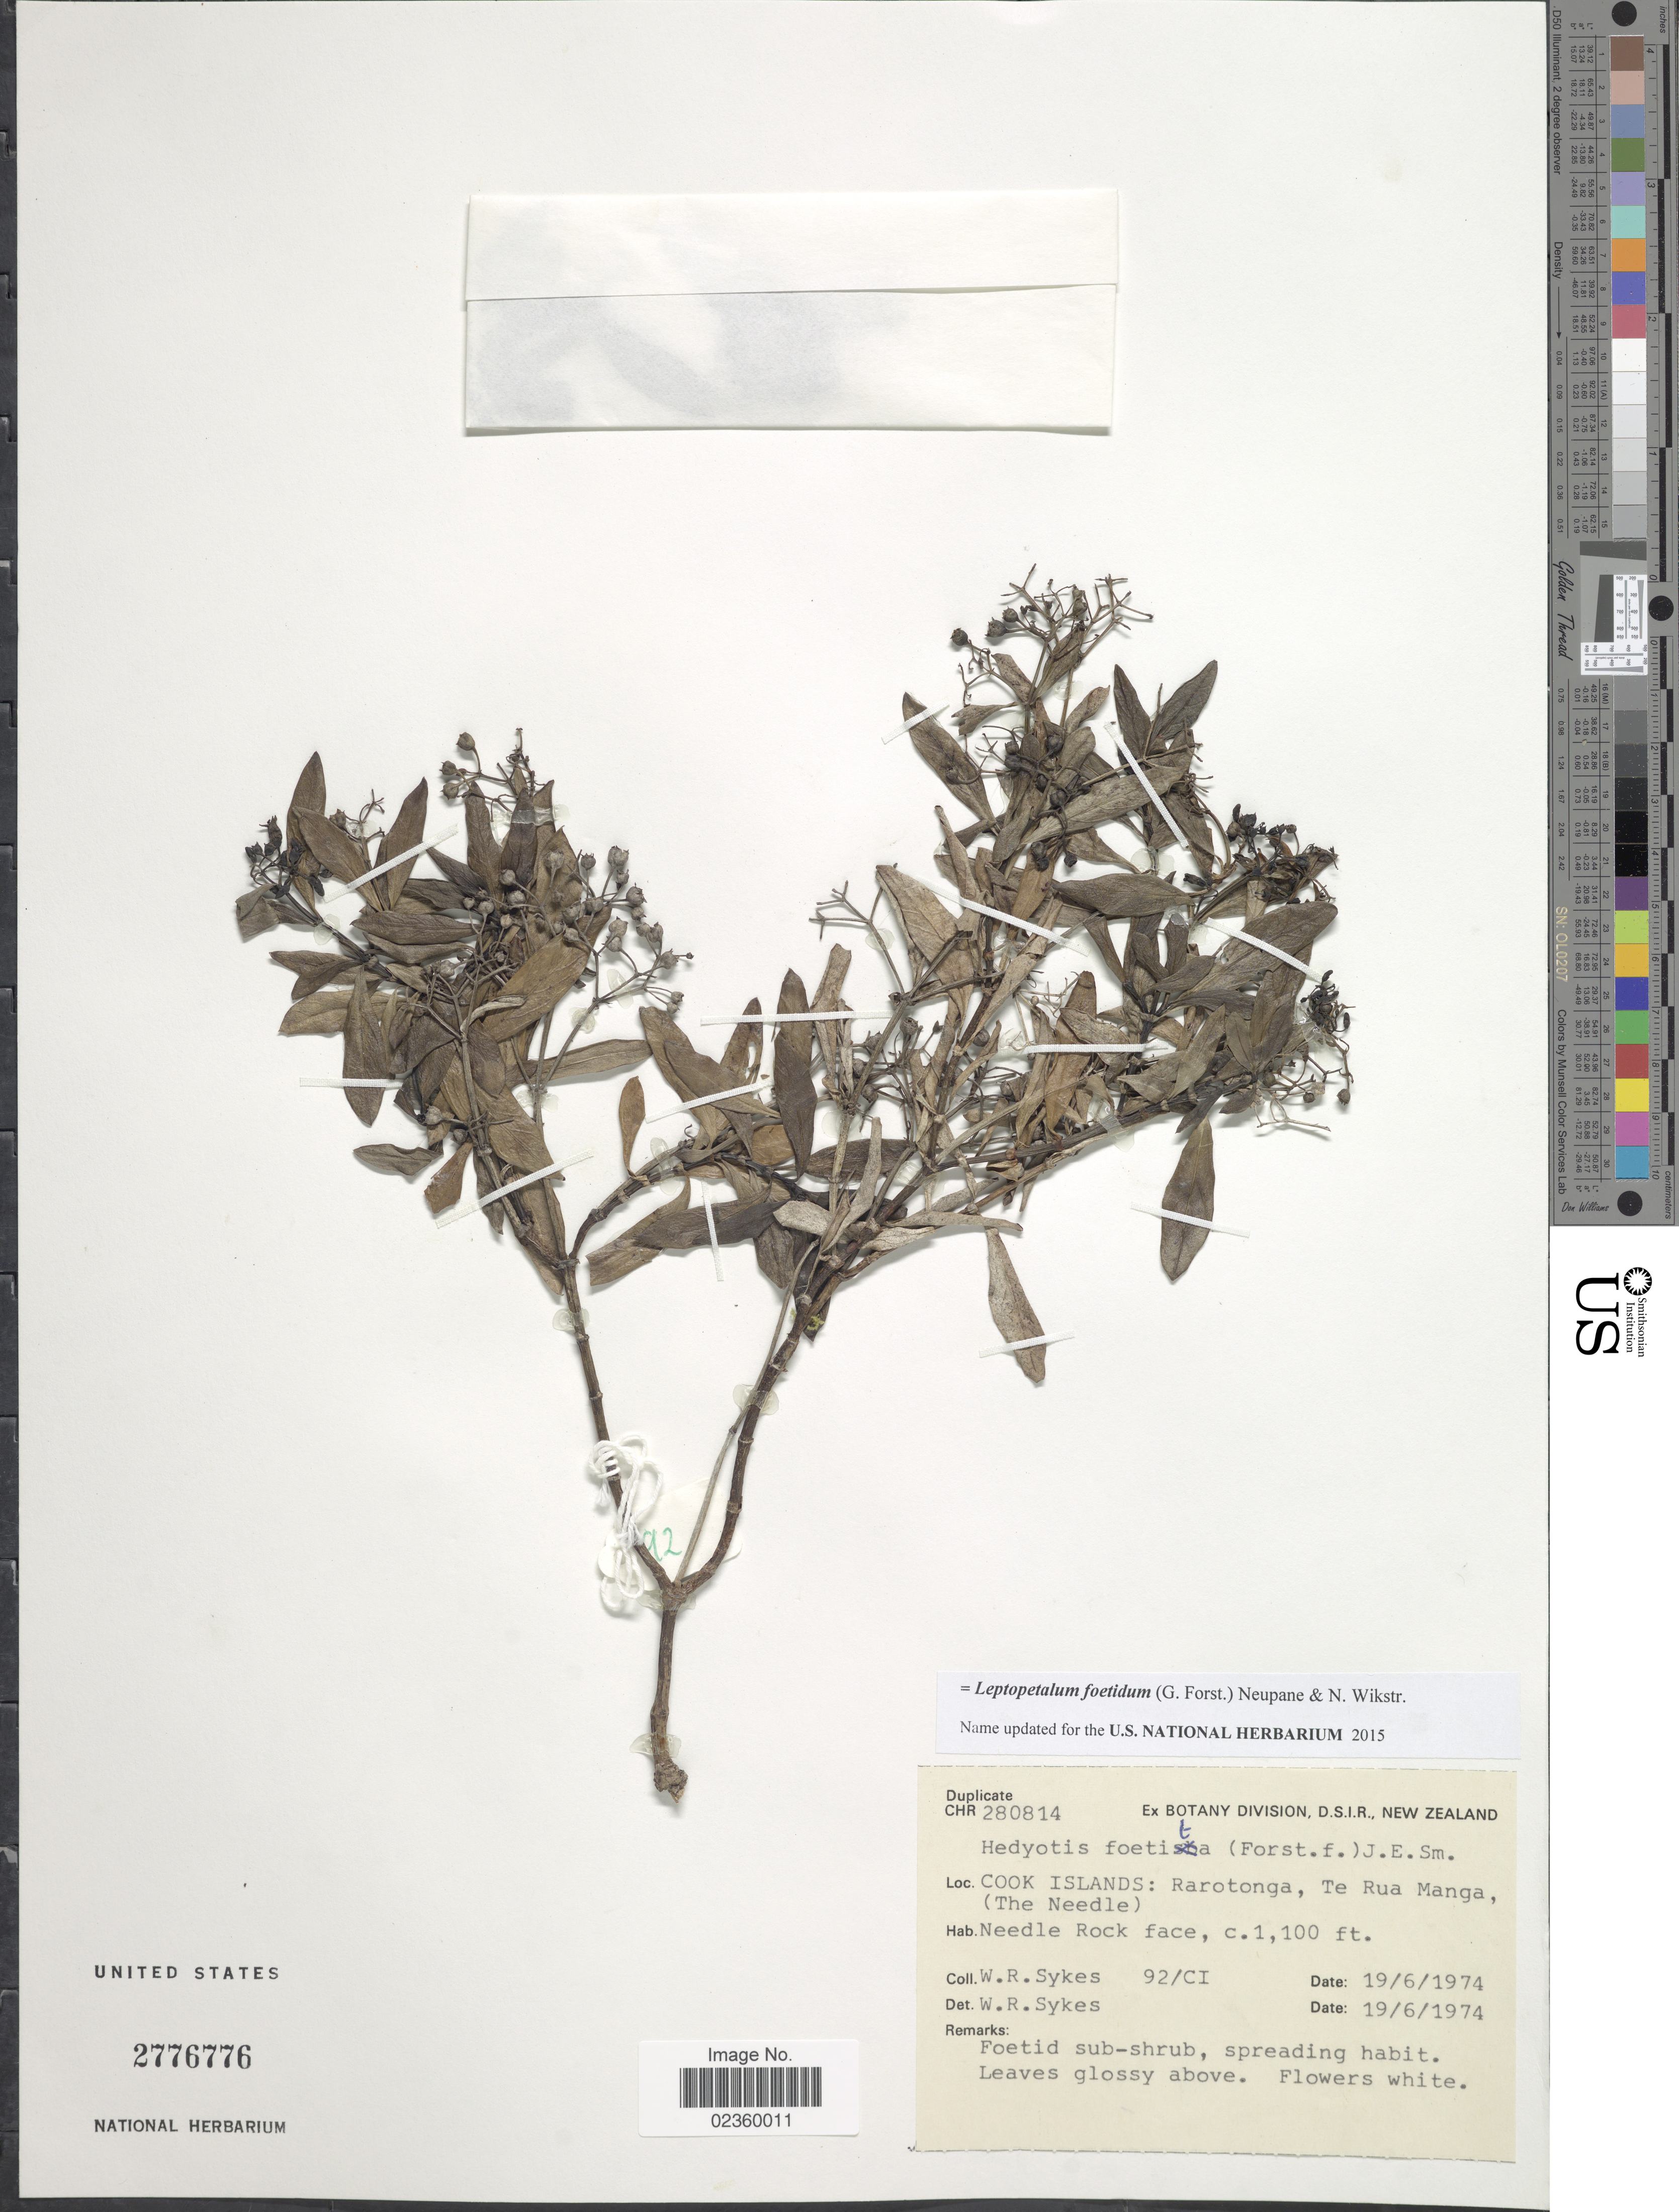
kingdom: Plantae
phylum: Tracheophyta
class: Magnoliopsida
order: Gentianales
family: Rubiaceae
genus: Leptopetalum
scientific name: Leptopetalum foetidum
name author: (G. Forst.) Neupane & N. Wikstr.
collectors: W. R. Sykes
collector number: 92/CI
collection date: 1974-06-19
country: Cook Islands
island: Rarotonga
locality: Rarotonga, Te Rua Manga (The Needle) Needle Rock face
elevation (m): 335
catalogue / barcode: US 2776776